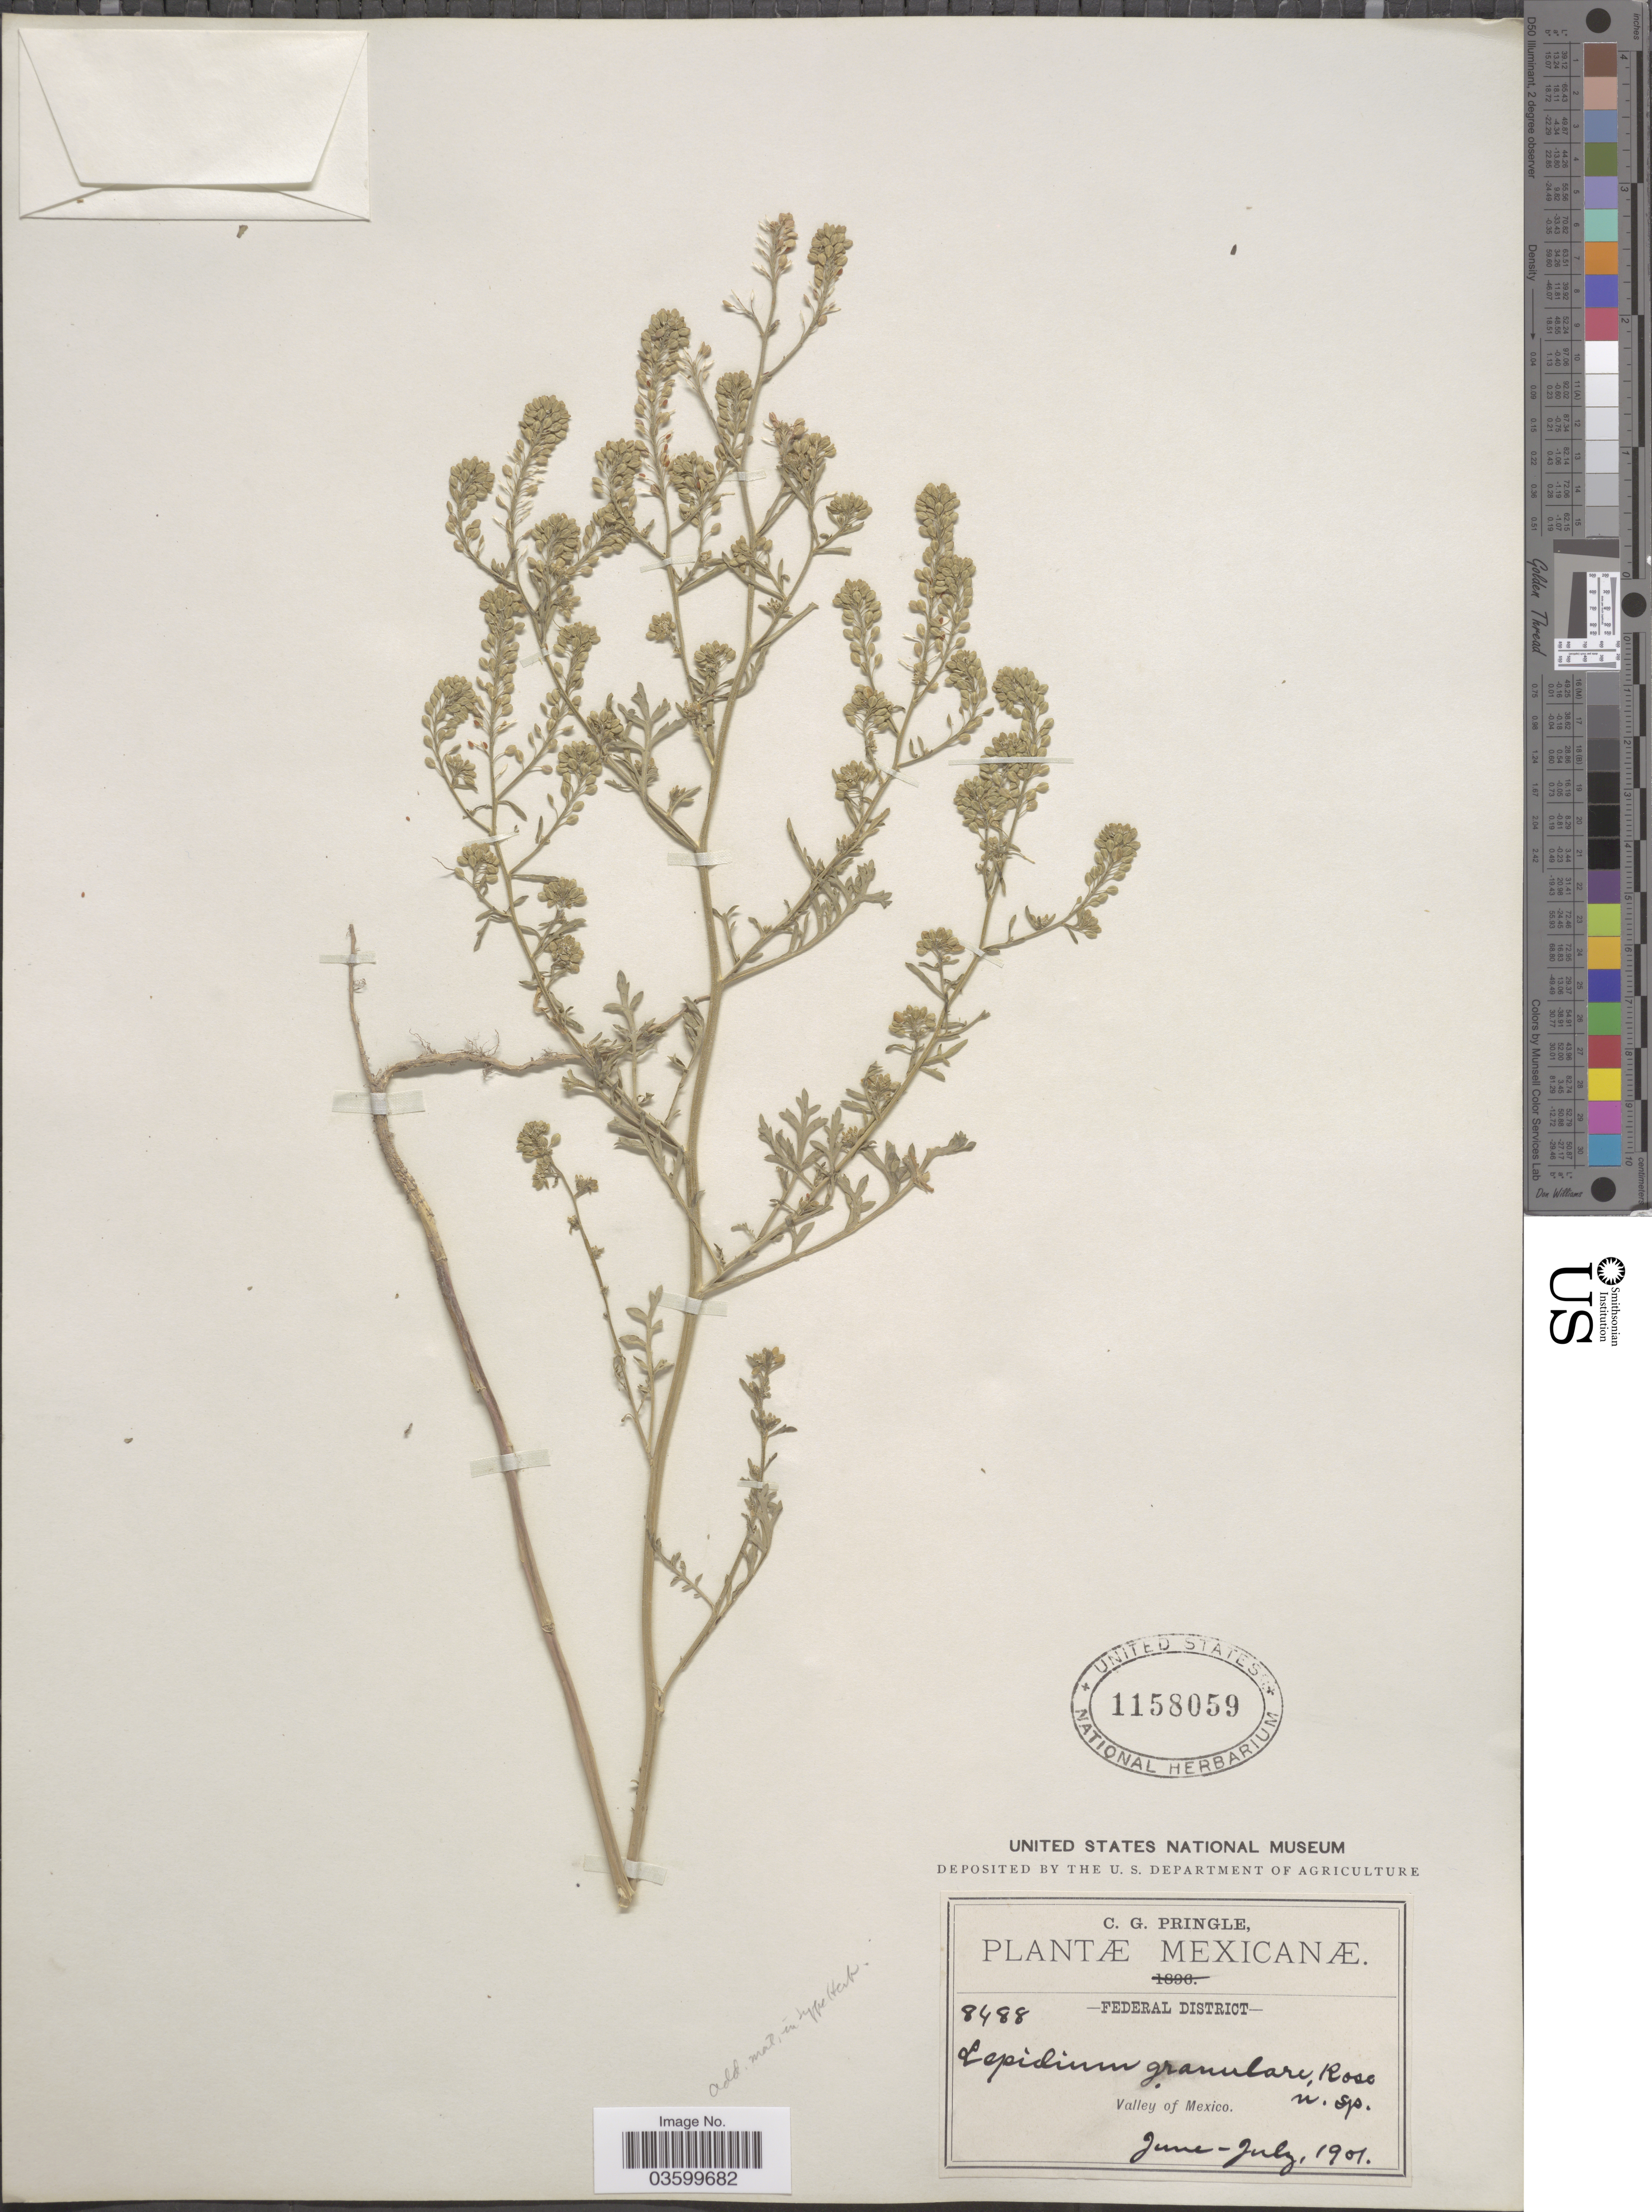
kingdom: Plantae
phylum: Tracheophyta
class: Magnoliopsida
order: Brassicales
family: Brassicaceae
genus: Lepidium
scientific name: Lepidium sordidum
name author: A. Gray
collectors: C. G. Pringle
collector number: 8488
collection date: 1901-06/1901-07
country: Mexico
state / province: Distrito Federal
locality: Federal District. Valley of Mexico.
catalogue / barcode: US 1158059